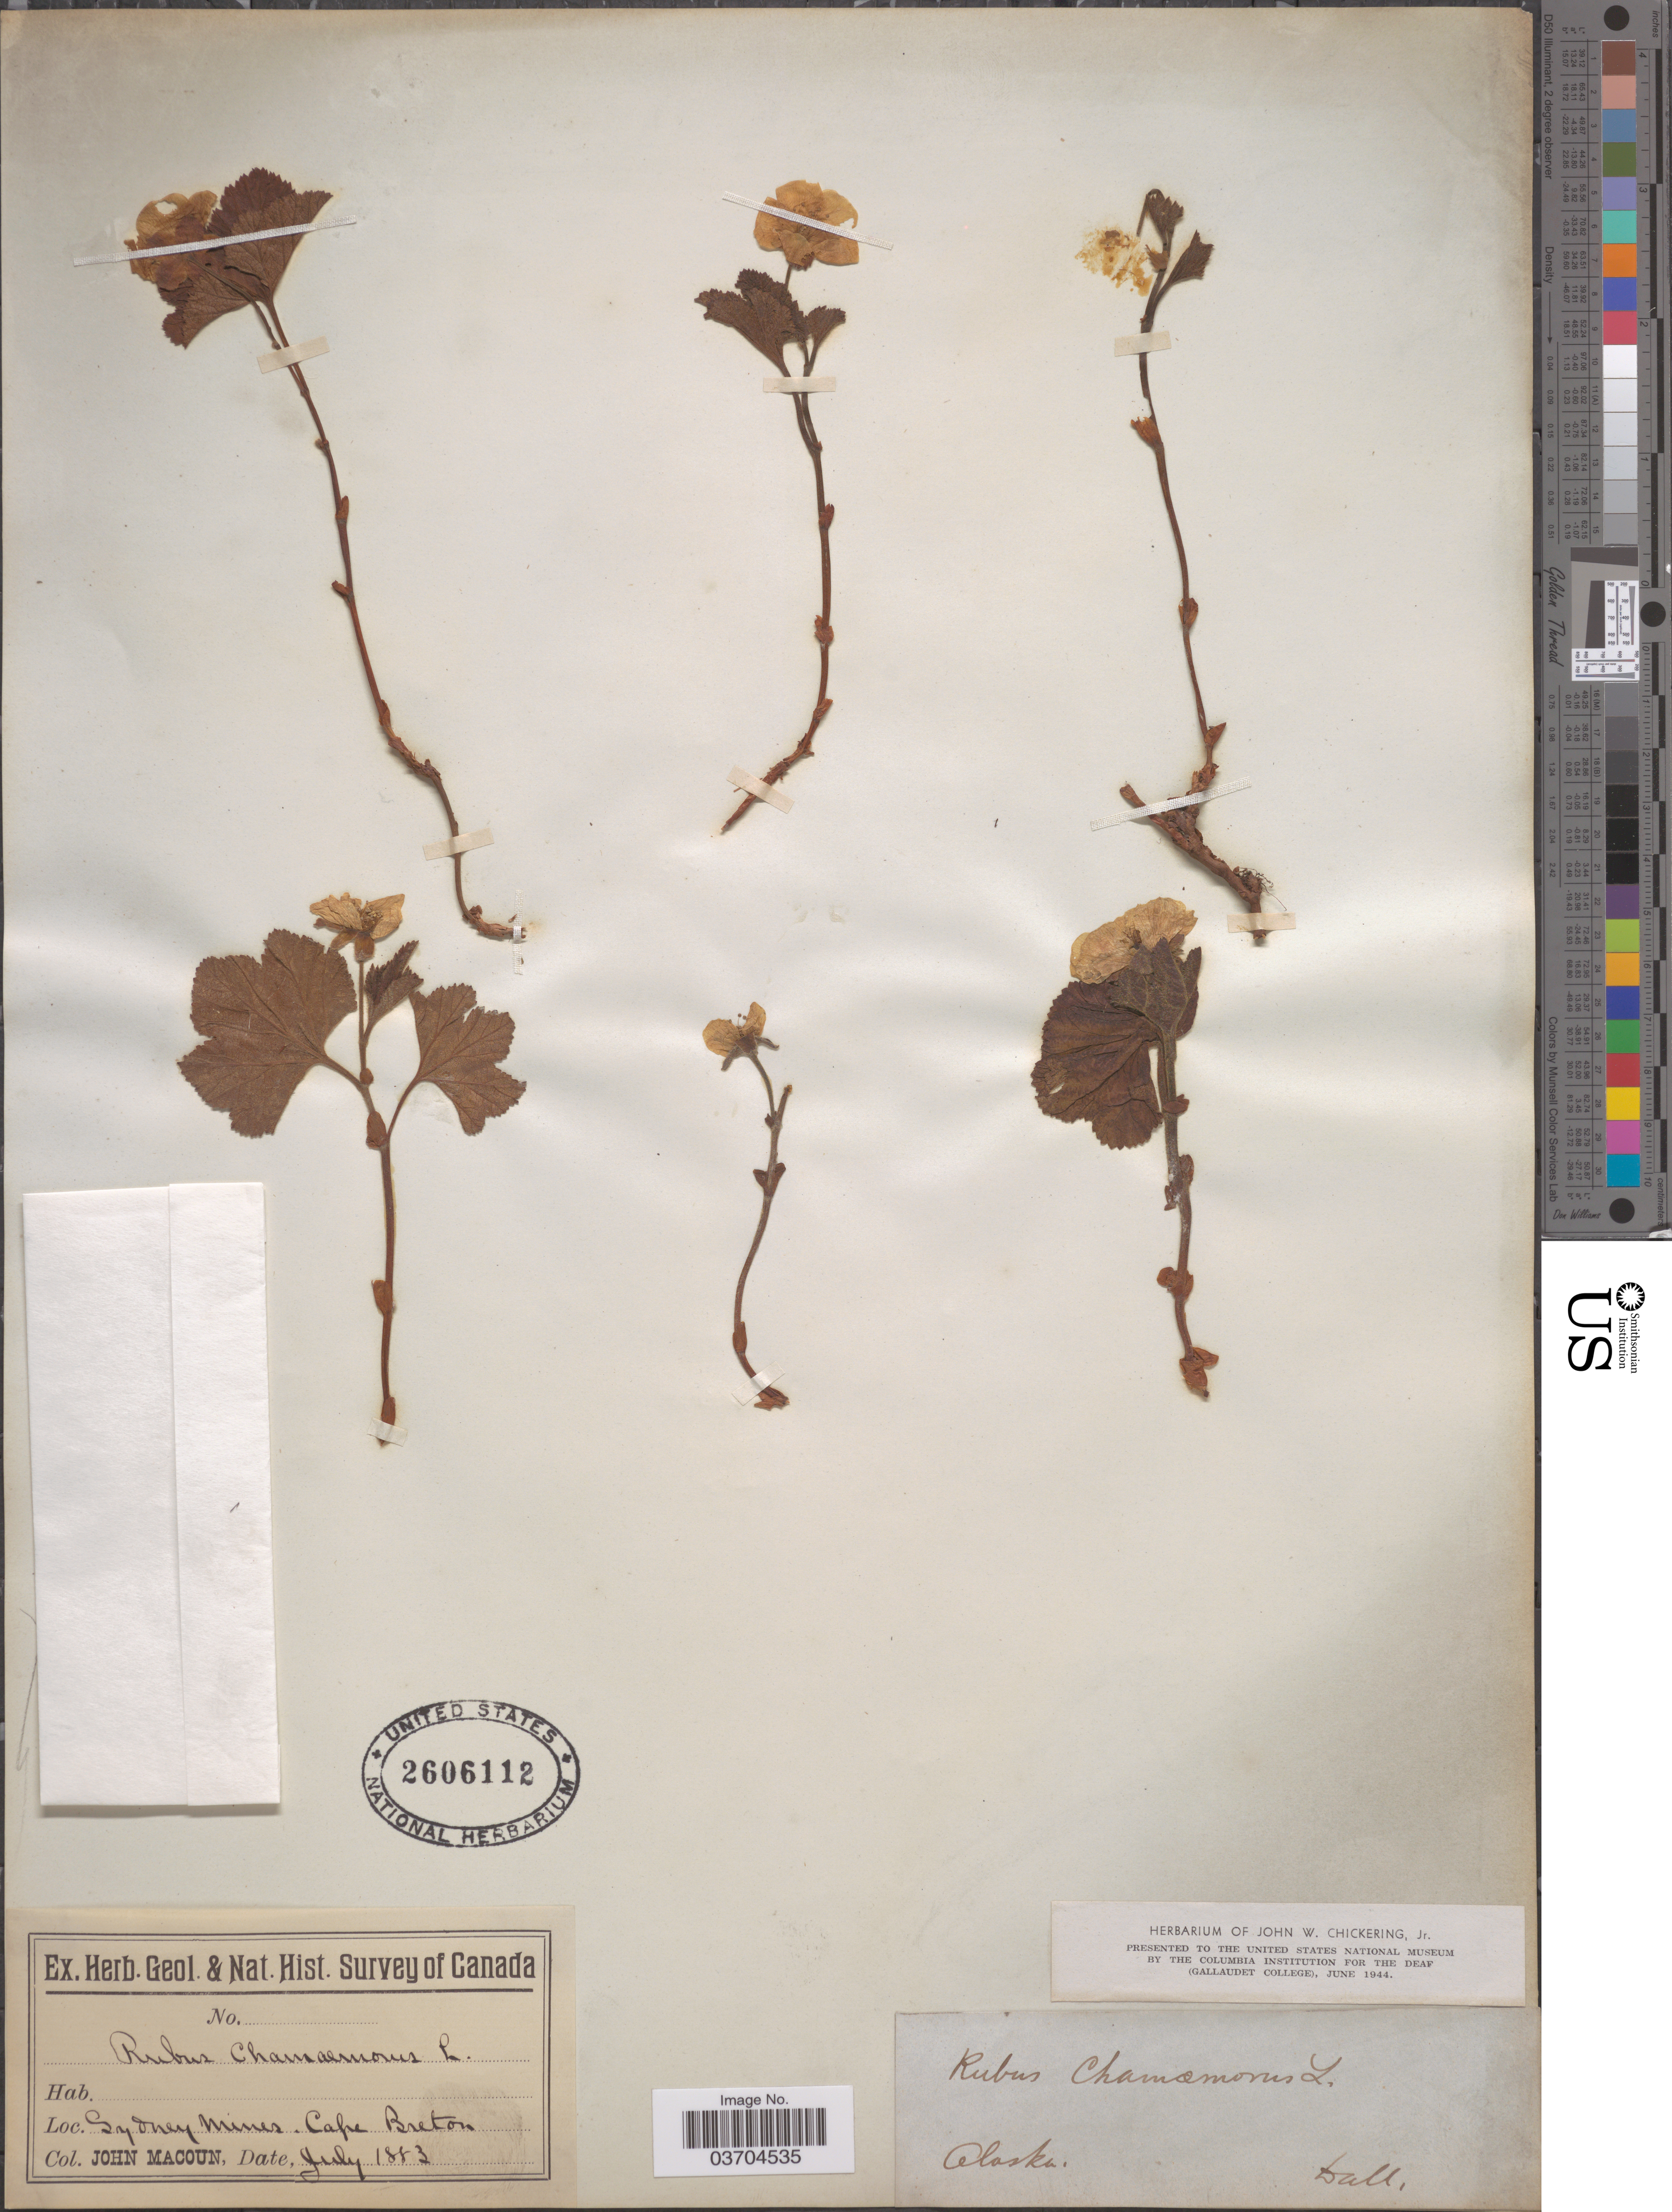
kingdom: Plantae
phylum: Tracheophyta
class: Magnoliopsida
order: Rosales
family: Rosaceae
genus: Rubus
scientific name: Rubus chamaemorus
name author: L.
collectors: J. Macoun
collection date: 1883-07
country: United States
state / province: Alaska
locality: Sydney Mines, Cape Breton.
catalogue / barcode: US 2606112